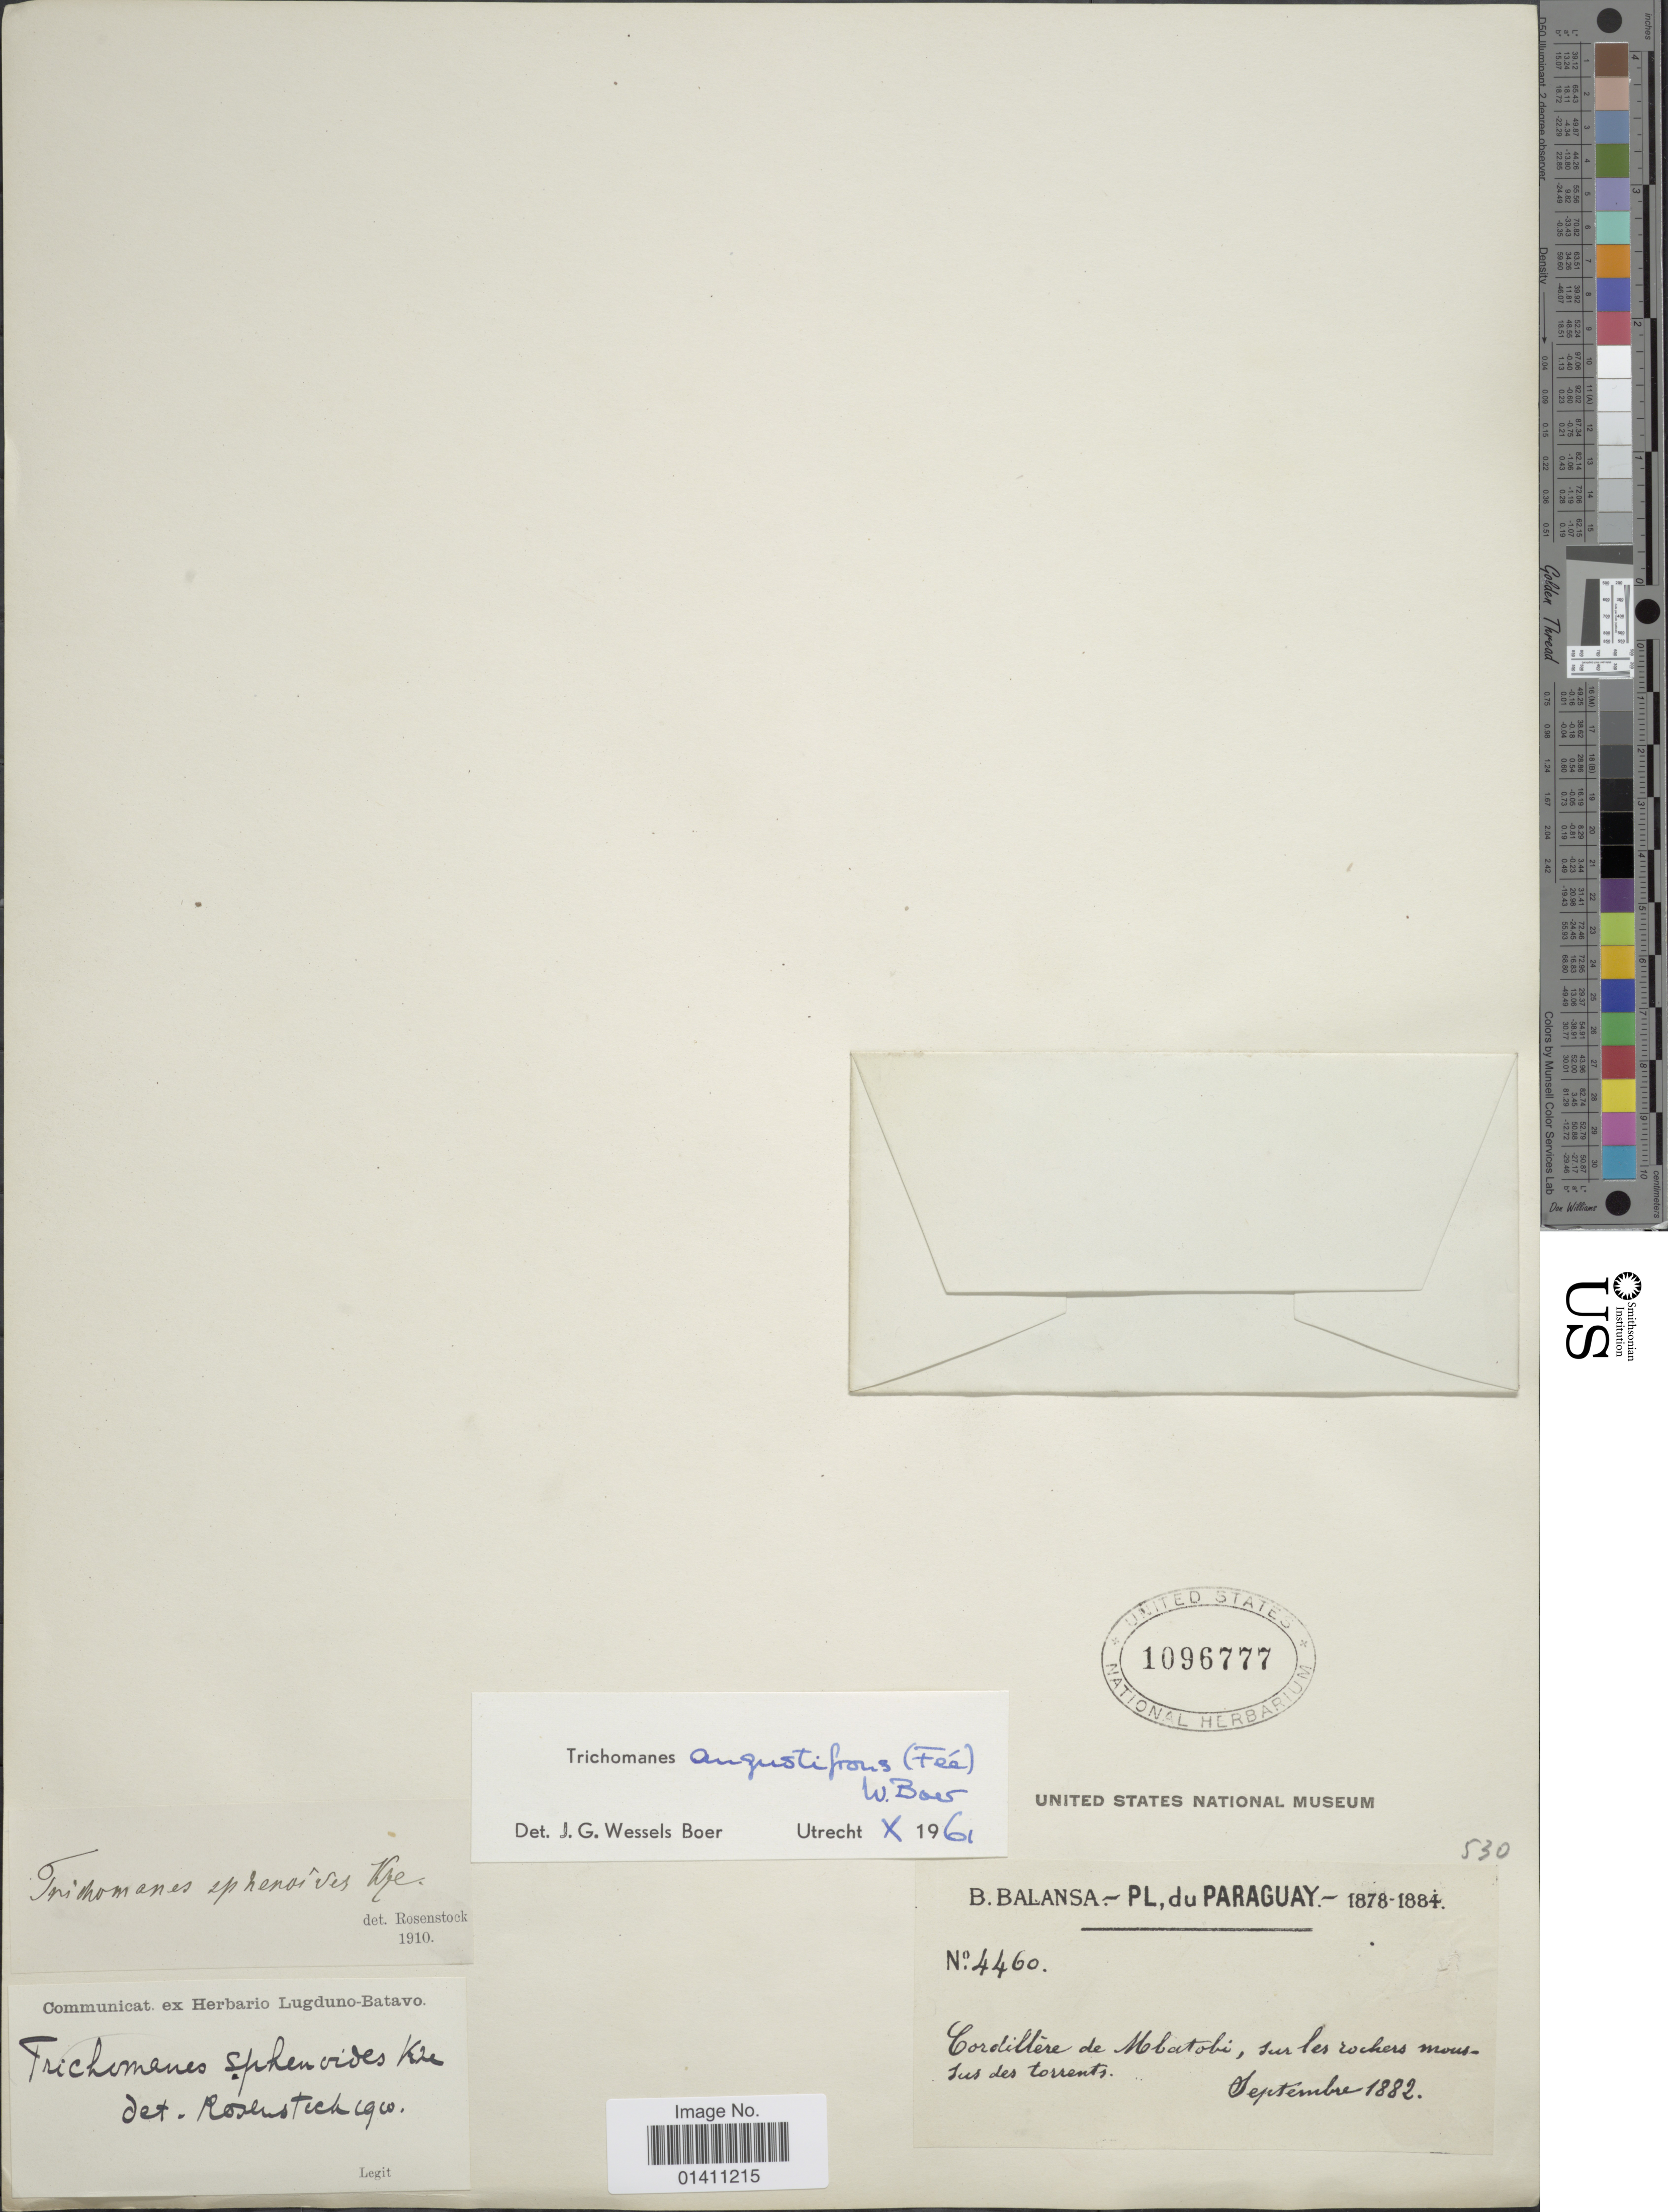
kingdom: Plantae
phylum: Tracheophyta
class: Polypodiopsida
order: Hymenophyllales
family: Hymenophyllaceae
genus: Didymoglossum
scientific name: Didymoglossum angustifrons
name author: Fée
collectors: B. Balansa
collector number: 4460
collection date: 1882-09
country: Paraguay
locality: Cordiltere de Mbatobi.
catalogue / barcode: US 1096777